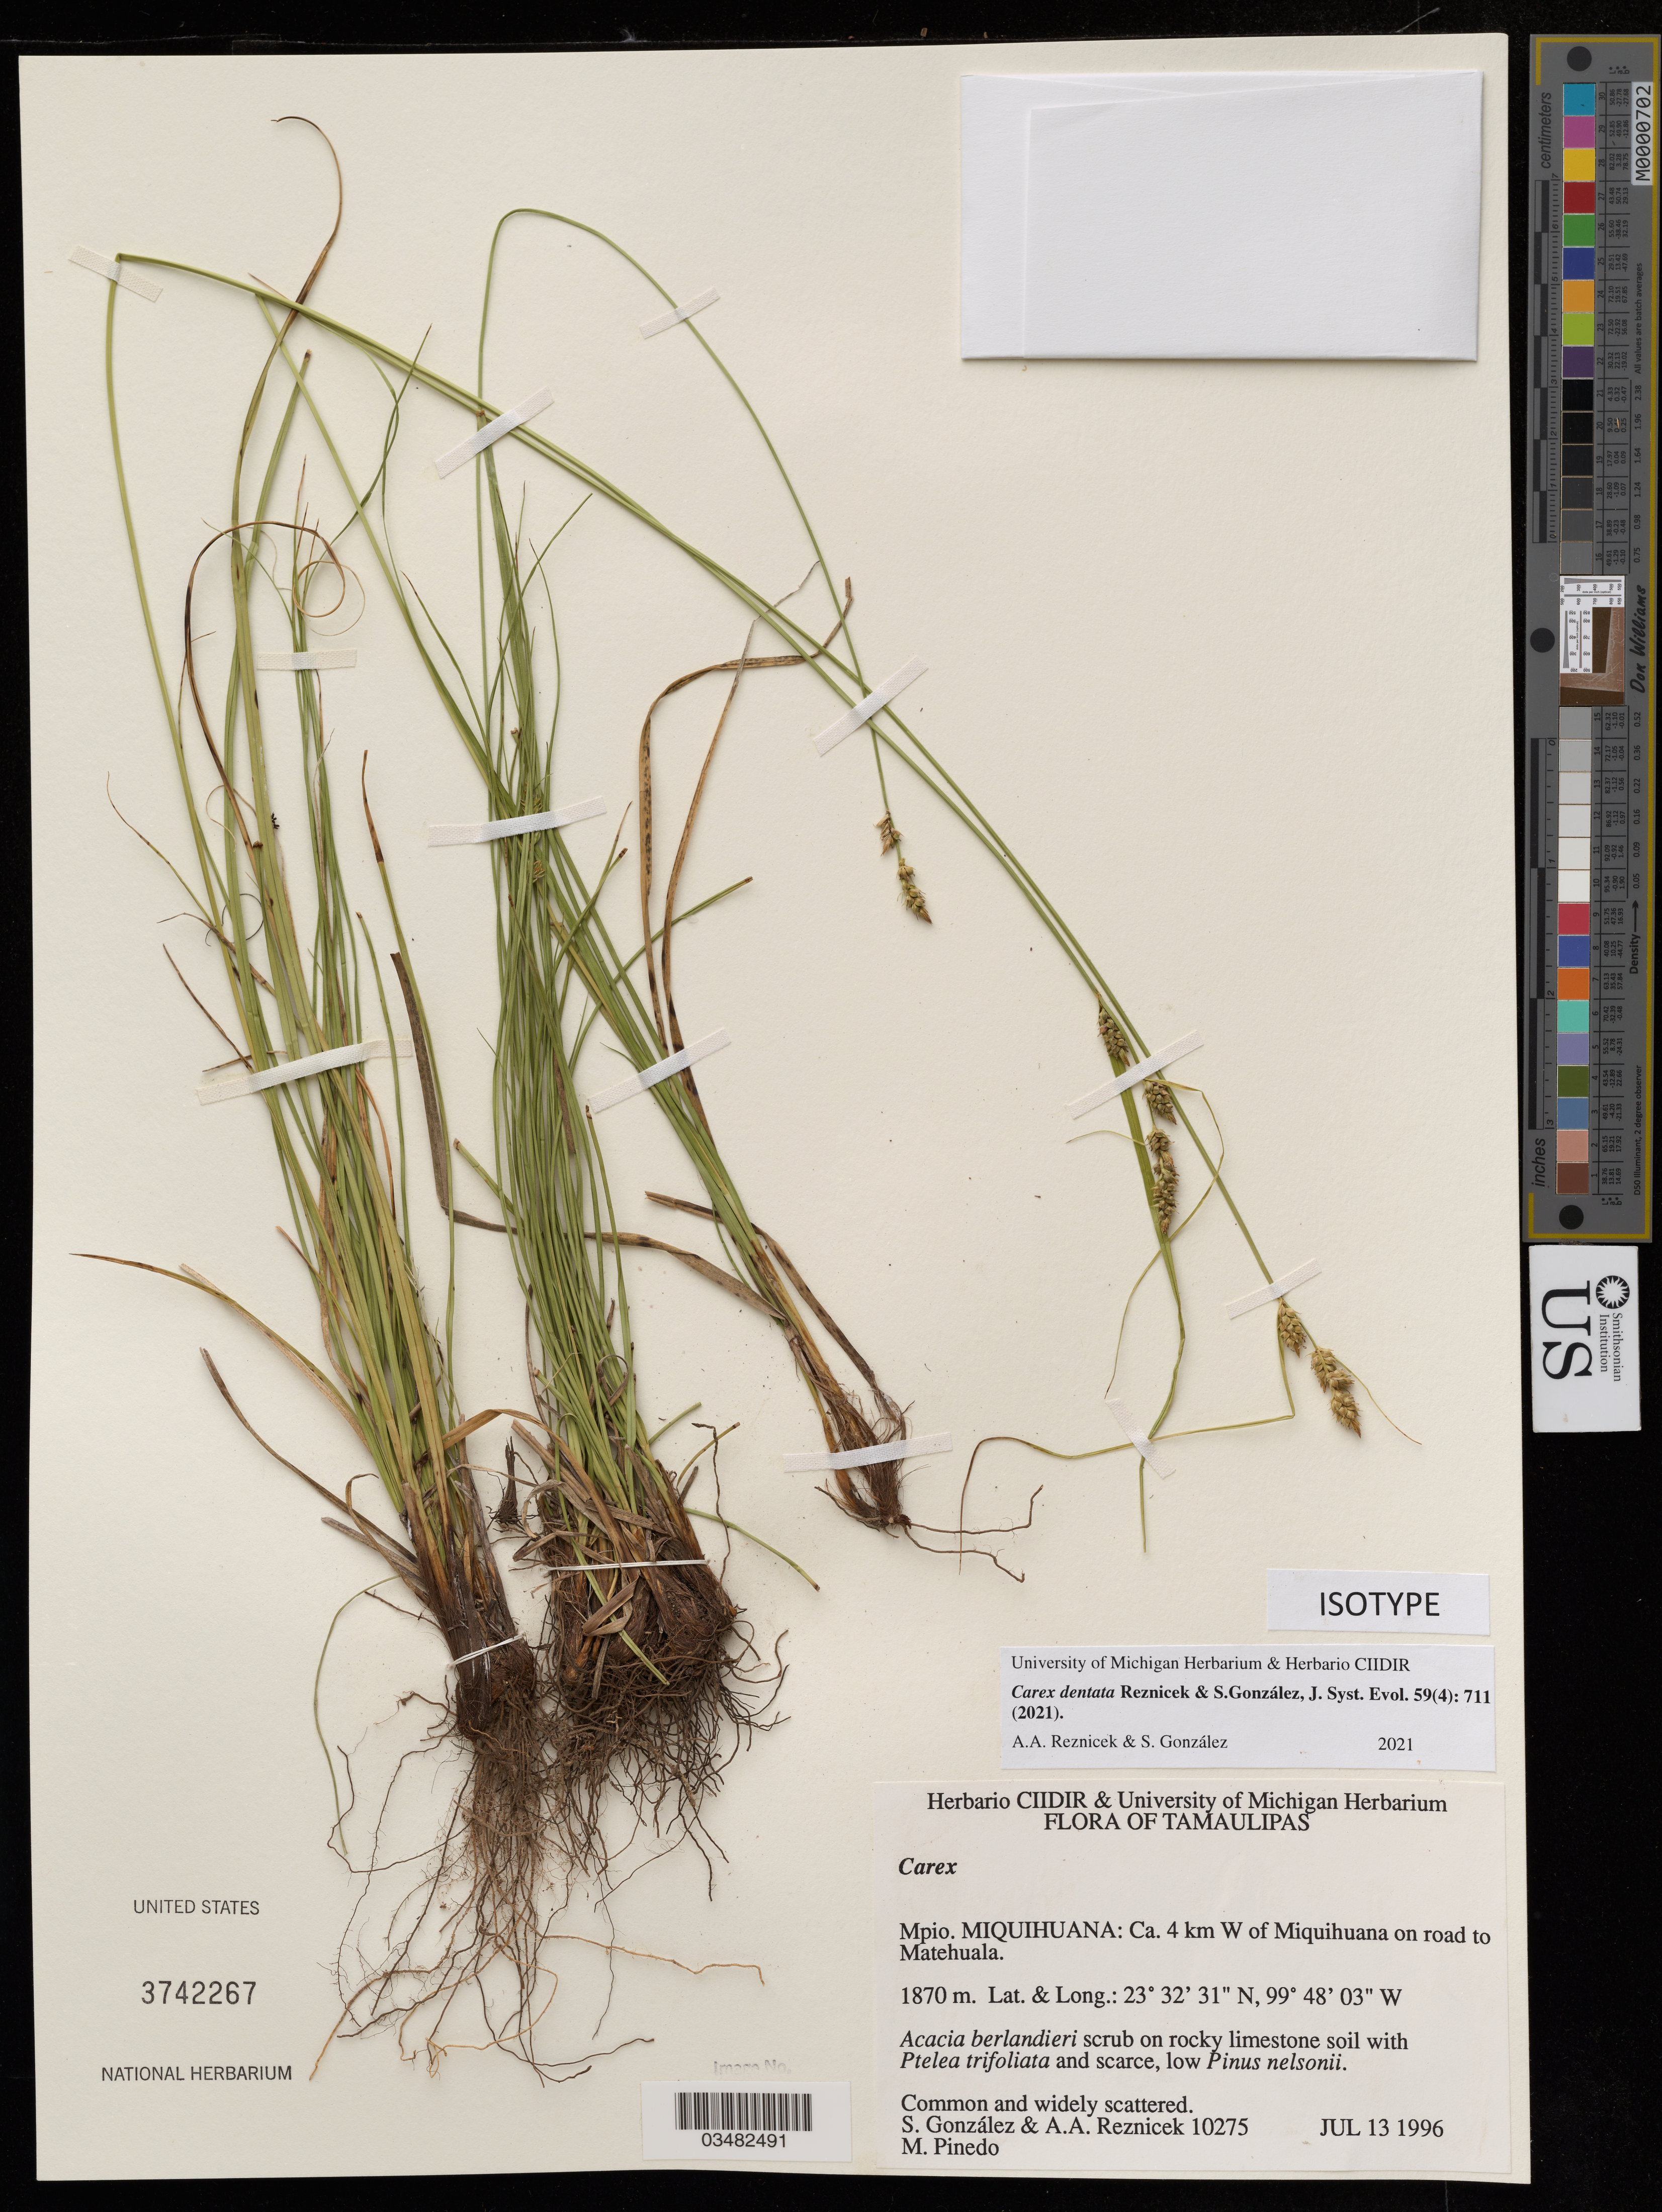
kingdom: Plantae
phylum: Tracheophyta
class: Liliopsida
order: Poales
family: Cyperaceae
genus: Carex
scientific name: Carex dentata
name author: Reznicek & S.González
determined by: Reznicek, A. A.; Gonzalez, M. S.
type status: Isotype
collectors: M. S. González-Elizondo, A. A. Reznicek & M. Pinedo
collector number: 10275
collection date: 1996-07-13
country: Mexico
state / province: Tamaulipas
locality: Tamaulipas: Mpio. Miquihuana, ca. 4 km W of Miquihuana on road to Matehuala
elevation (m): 1870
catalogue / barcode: US 3742267